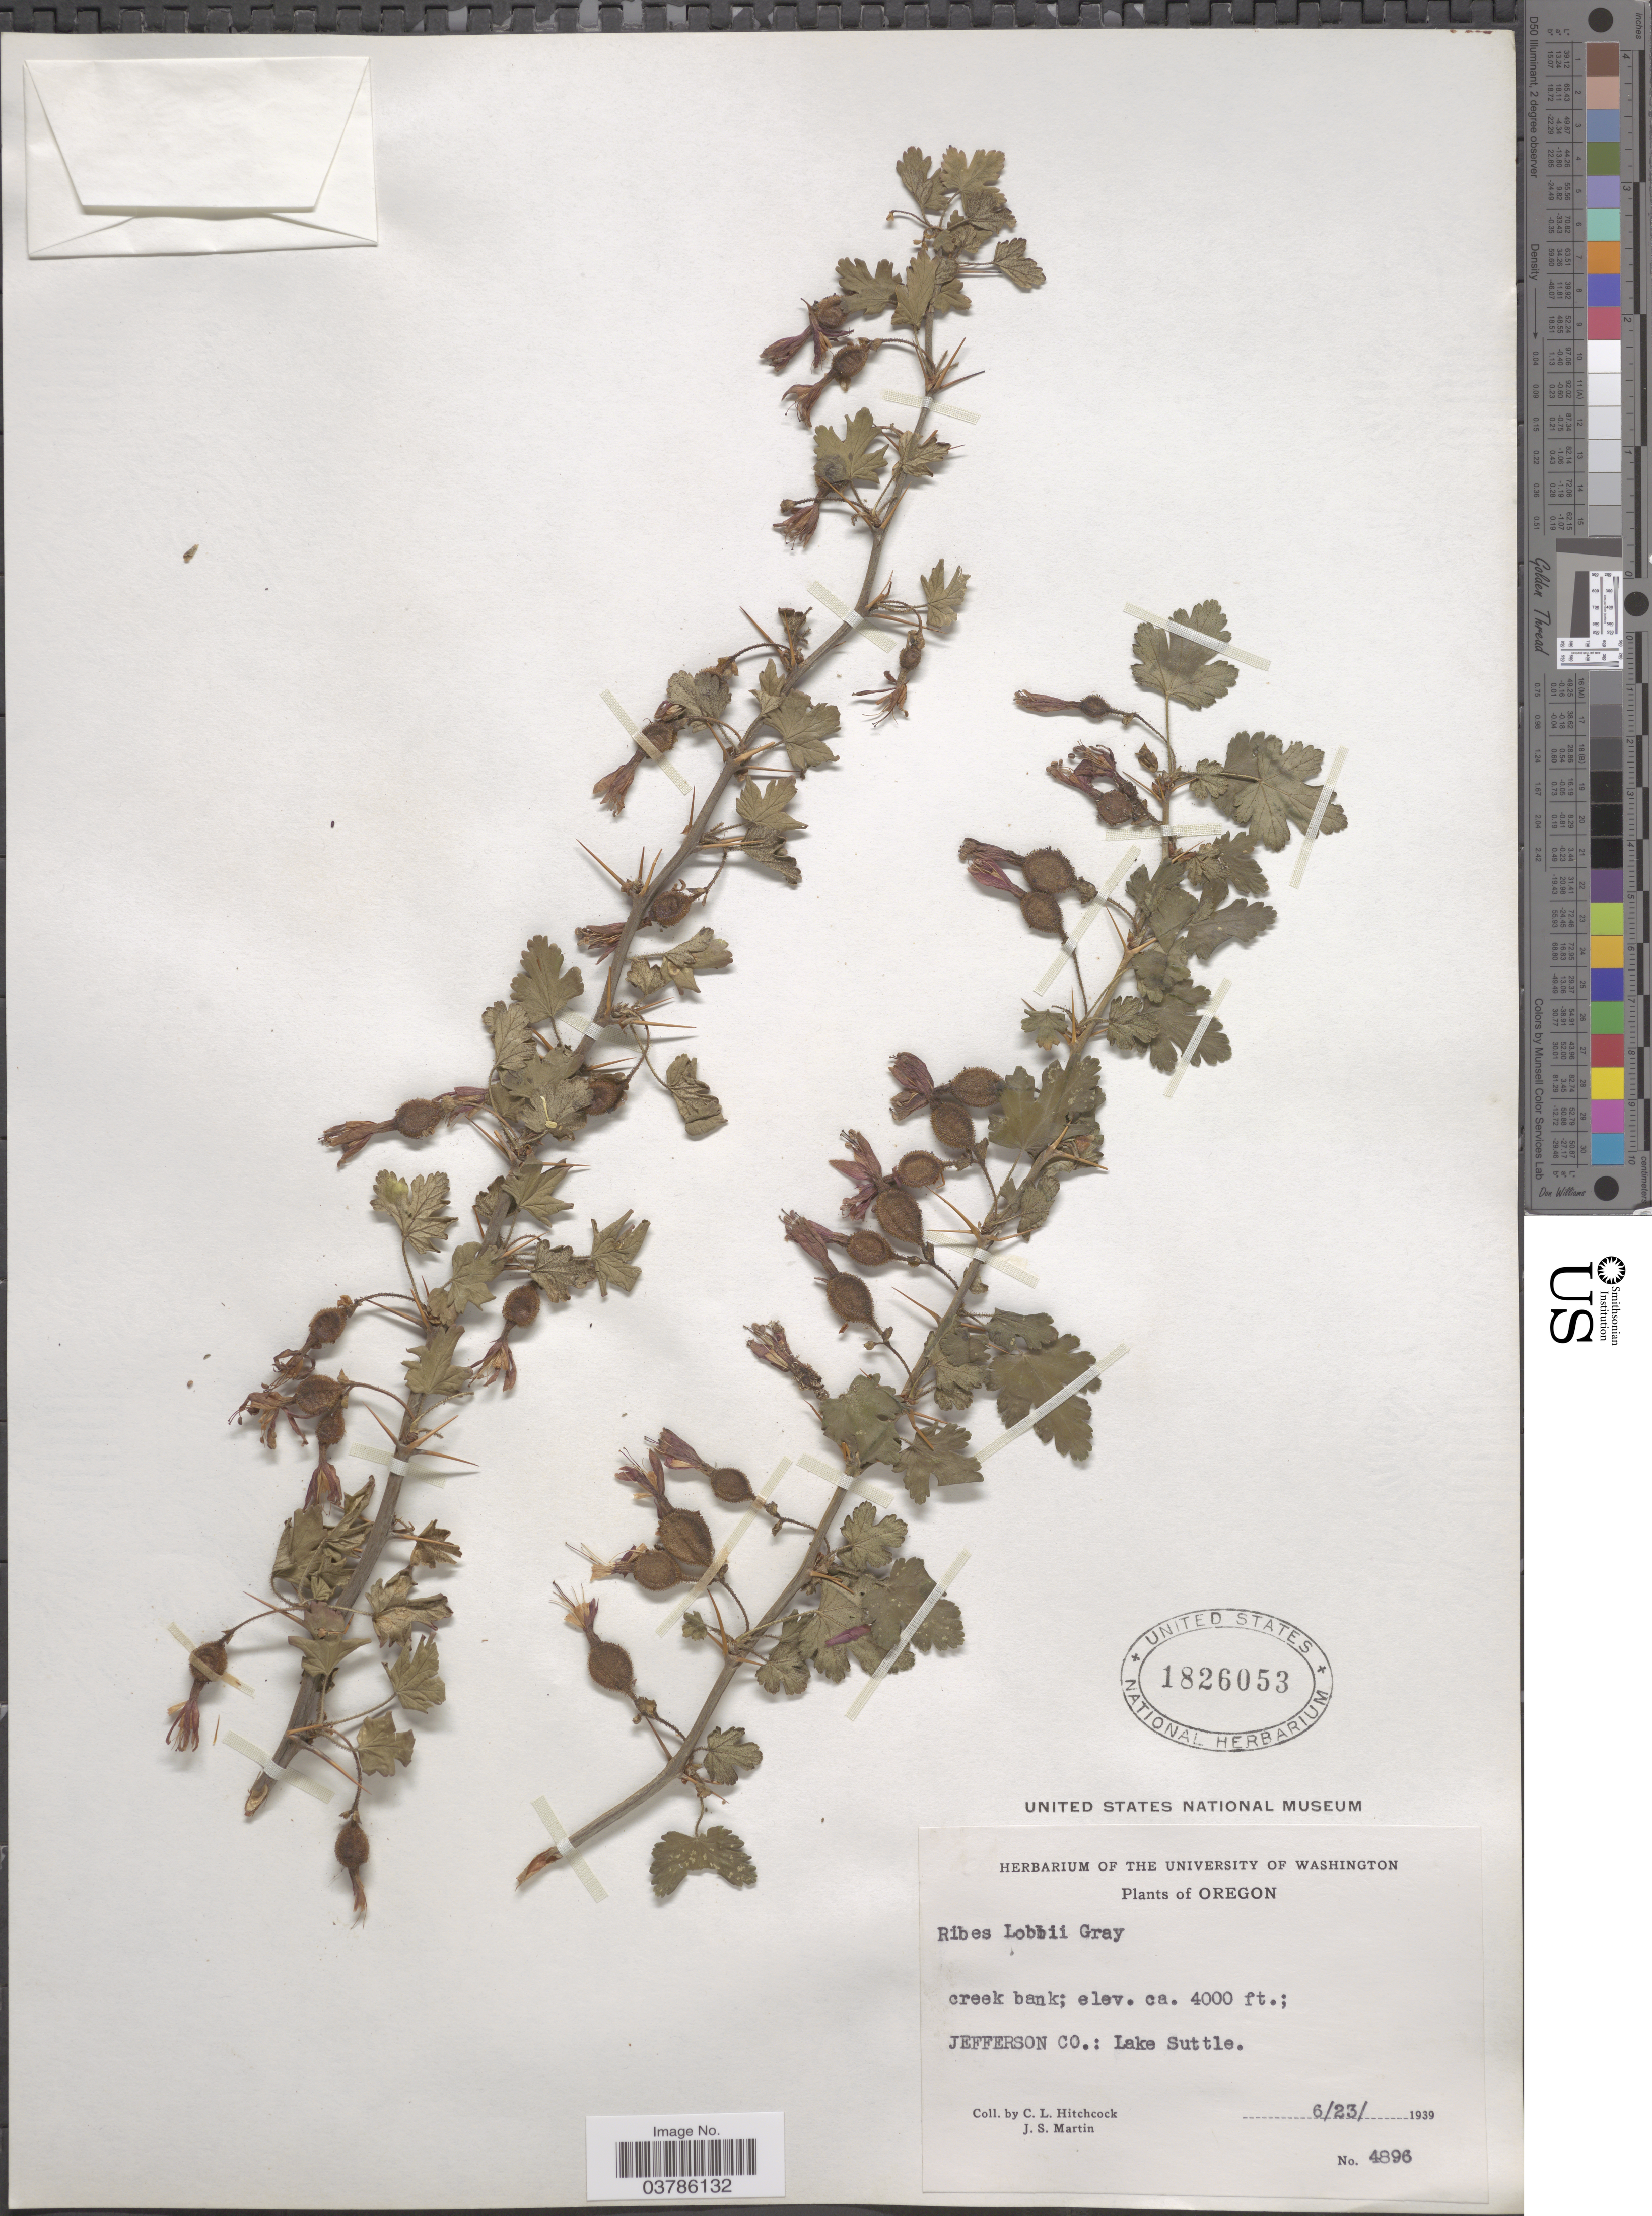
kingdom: Plantae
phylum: Tracheophyta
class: Magnoliopsida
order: Saxifragales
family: Grossulariaceae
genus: Ribes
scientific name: Ribes lobbii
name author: A. Gray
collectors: C. L. Hitchcock & J. S. Martin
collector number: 4896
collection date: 1939-06-23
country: United States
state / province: Oregon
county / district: Jefferson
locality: Jefferson Co.: Lake Suttle.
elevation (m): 1219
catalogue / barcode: US 1826053